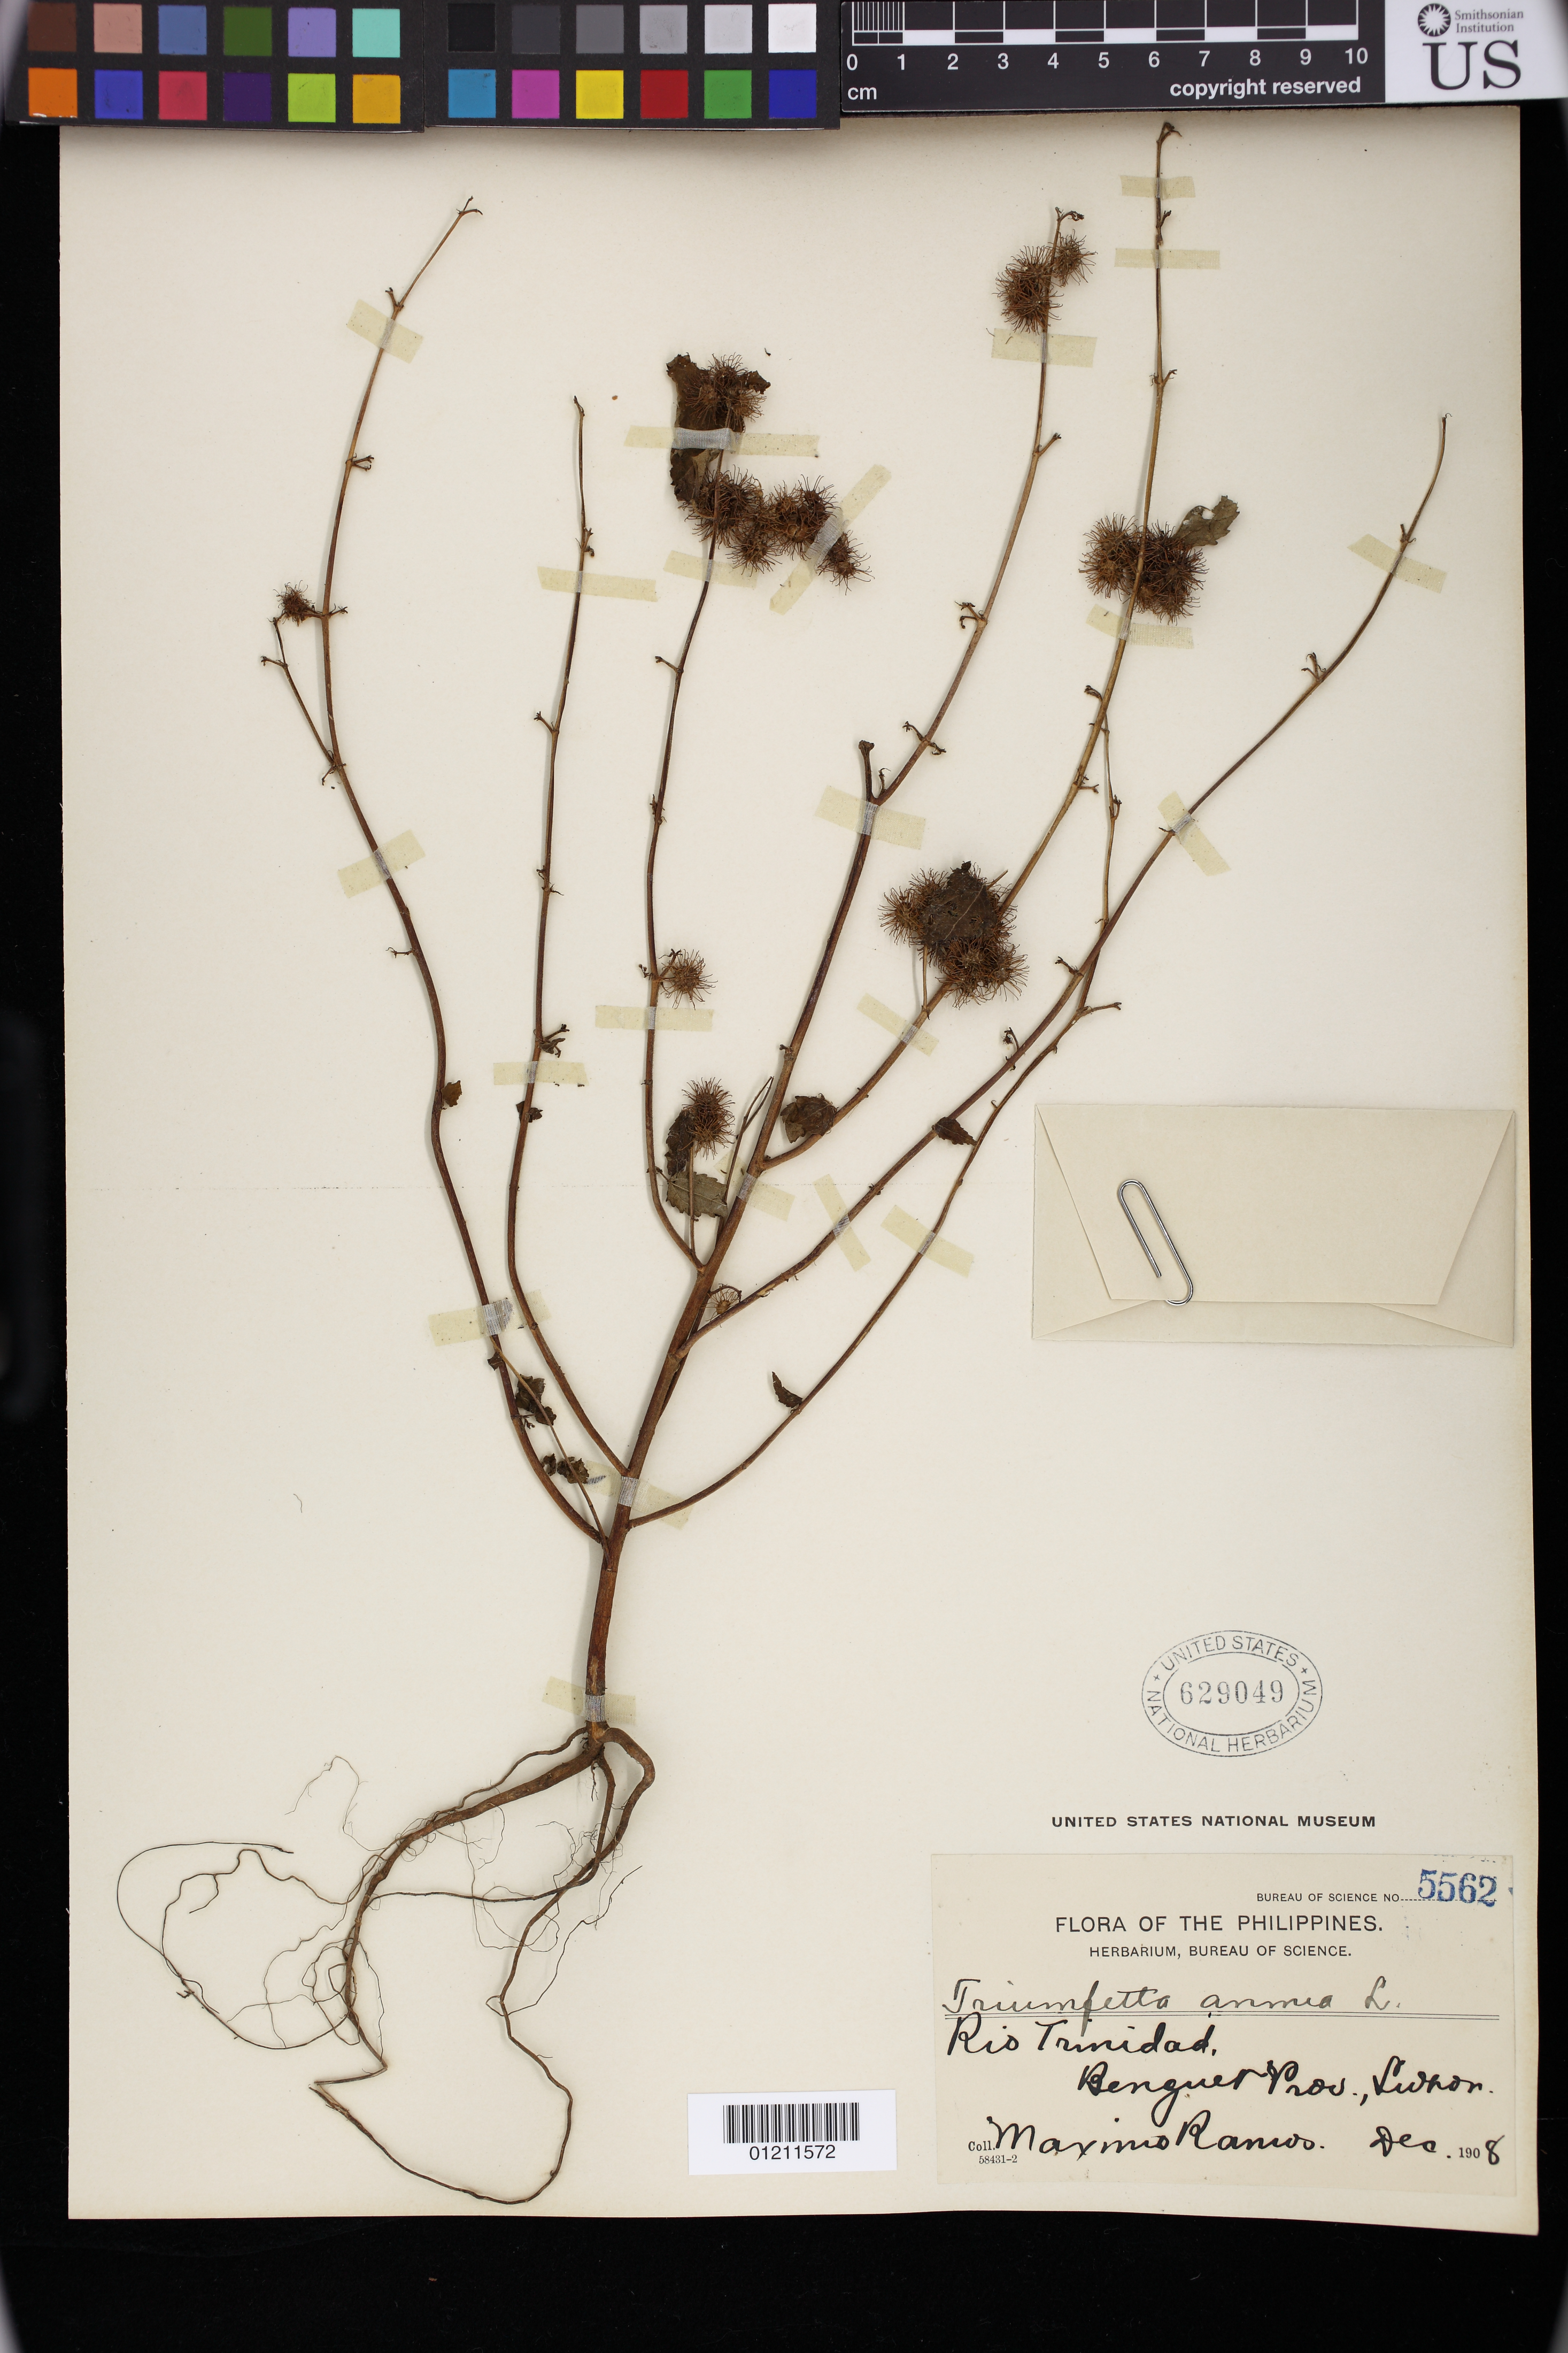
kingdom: Plantae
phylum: Tracheophyta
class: Magnoliopsida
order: Malvales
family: Malvaceae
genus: Triumfetta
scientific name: Triumfetta annua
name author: L.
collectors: M. Ramos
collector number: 5562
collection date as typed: Dec 1908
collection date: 1908-12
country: Philippines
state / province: Cordillera (Administrative Region)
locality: Rio Trinidad, Benguet Prov., Luzon.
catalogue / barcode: US 629049